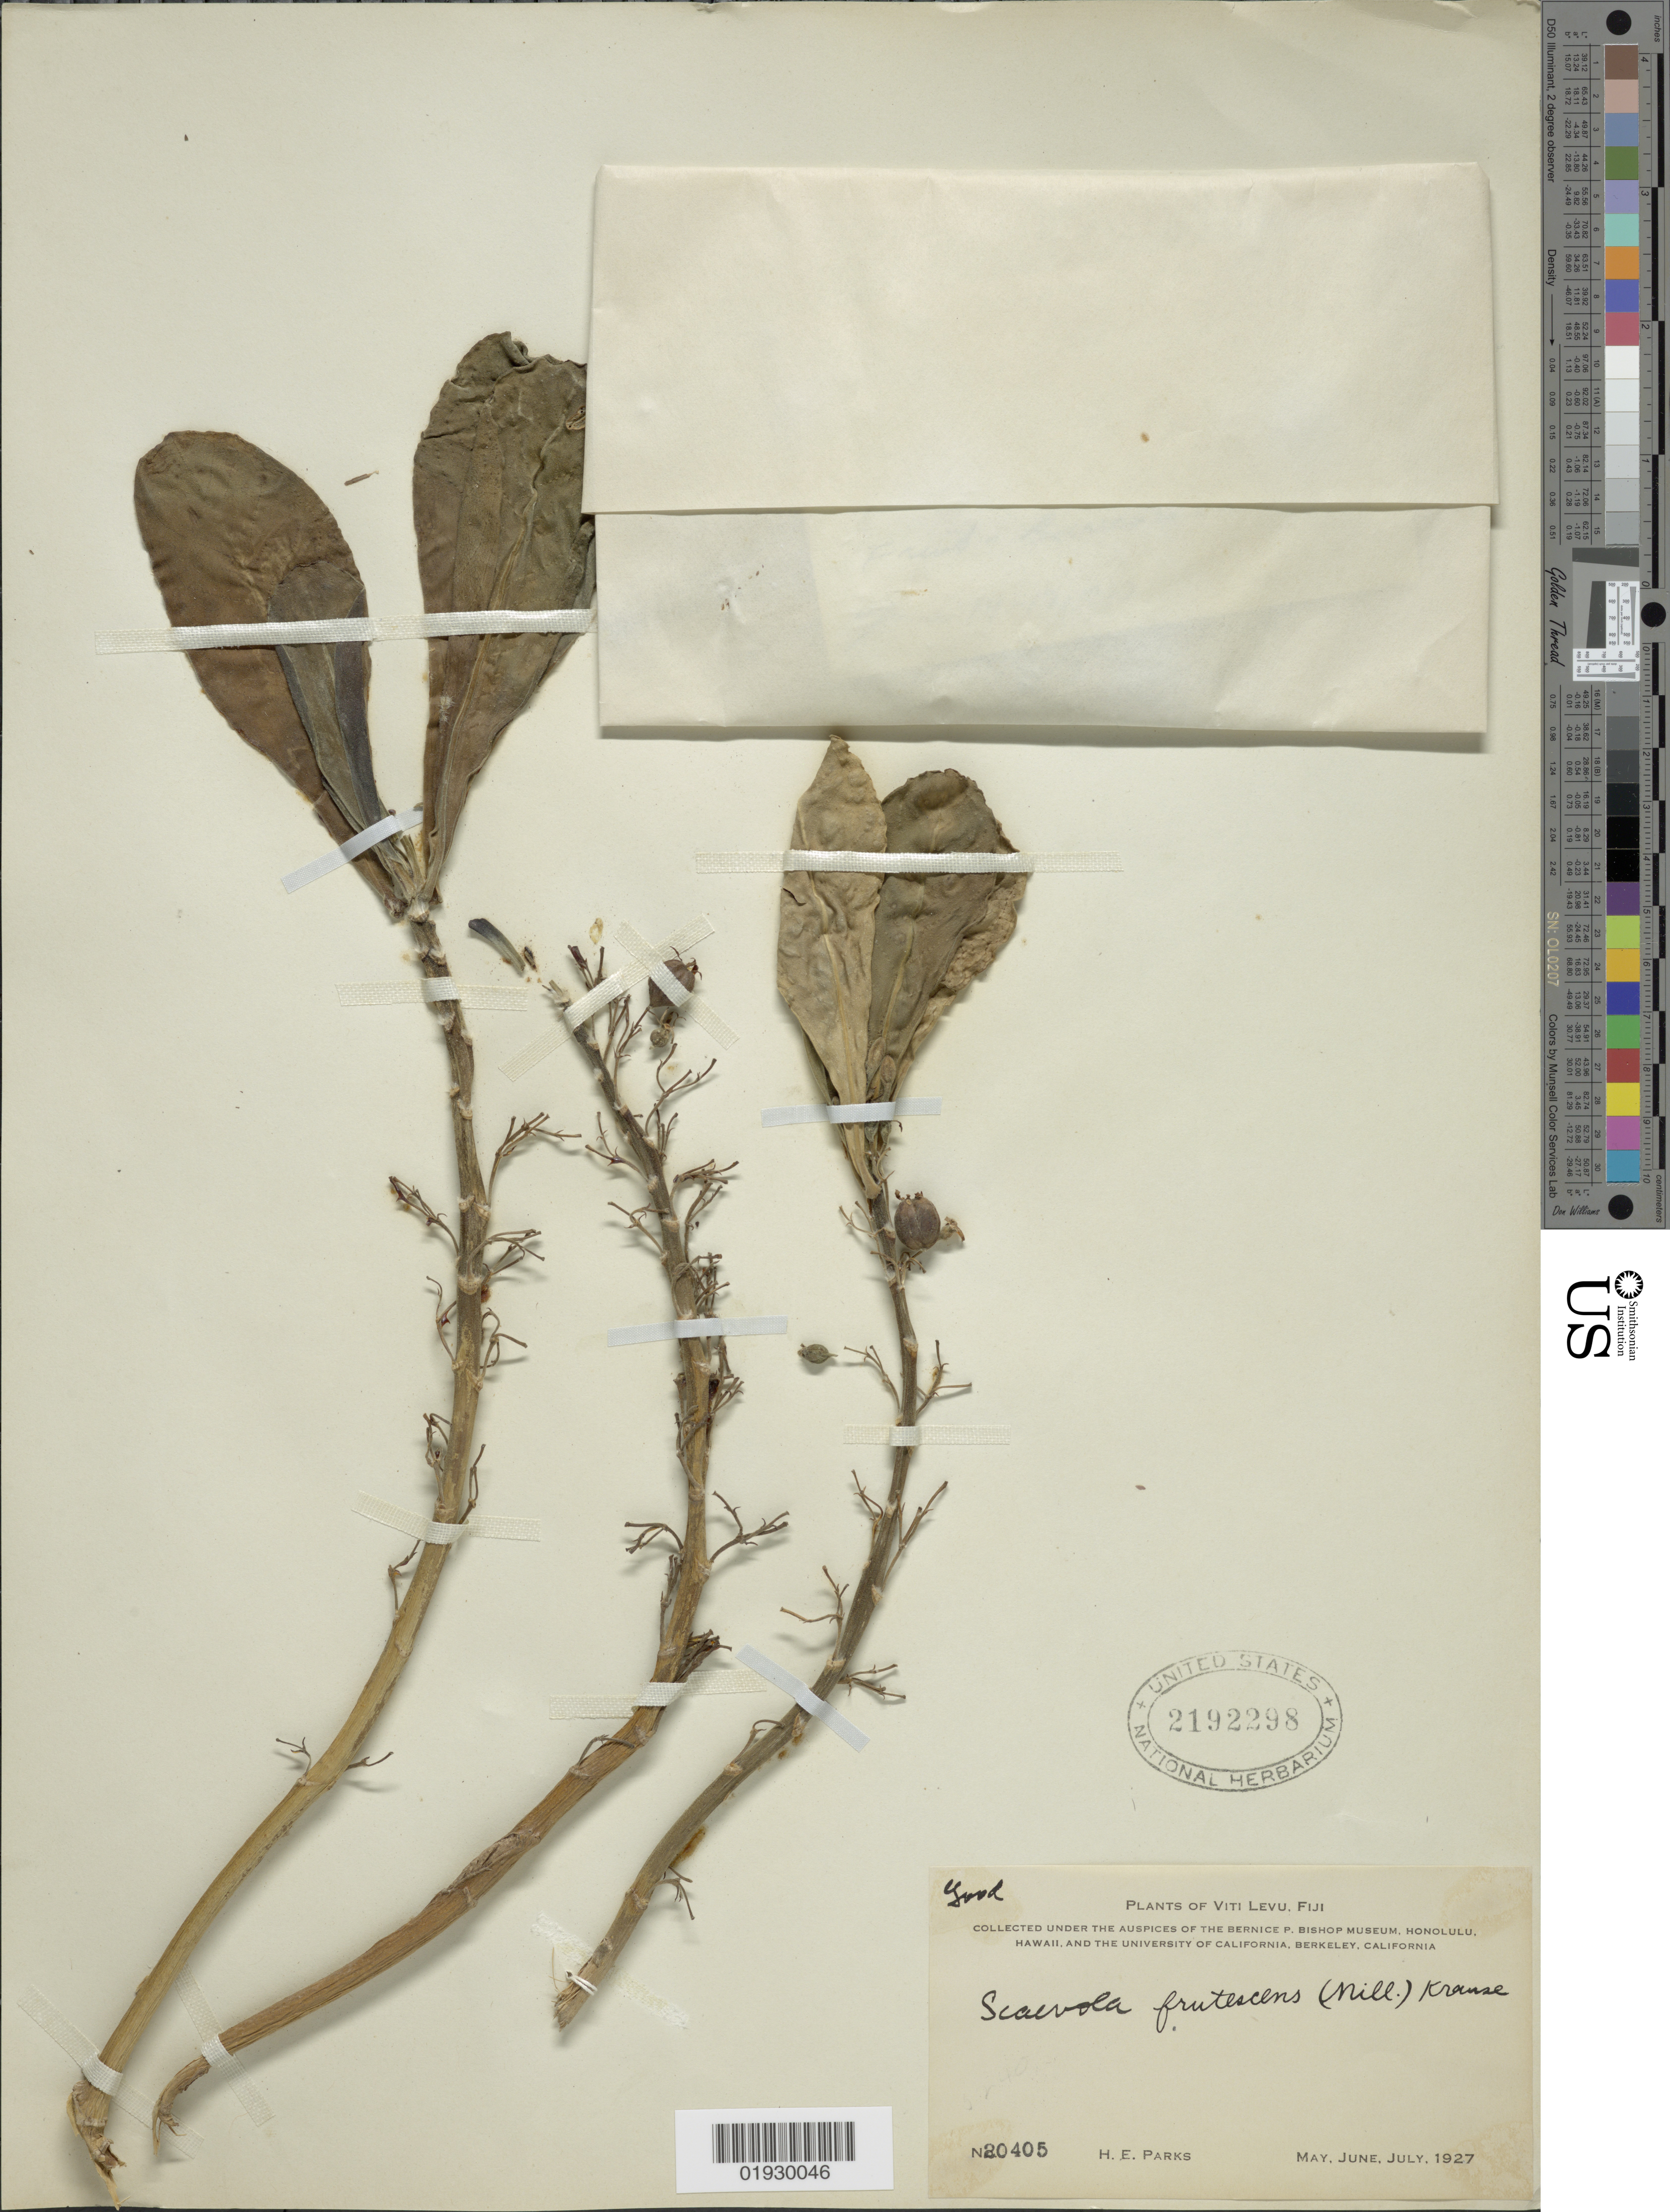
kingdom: Plantae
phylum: Tracheophyta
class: Magnoliopsida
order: Asterales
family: Goodeniaceae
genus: Scaevola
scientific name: Scaevola taccada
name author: (Gaertn.) Roxb.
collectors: H. E. Parks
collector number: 20405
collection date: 1927-05/1927-07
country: Fiji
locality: Viti Levu.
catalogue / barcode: US 2192298